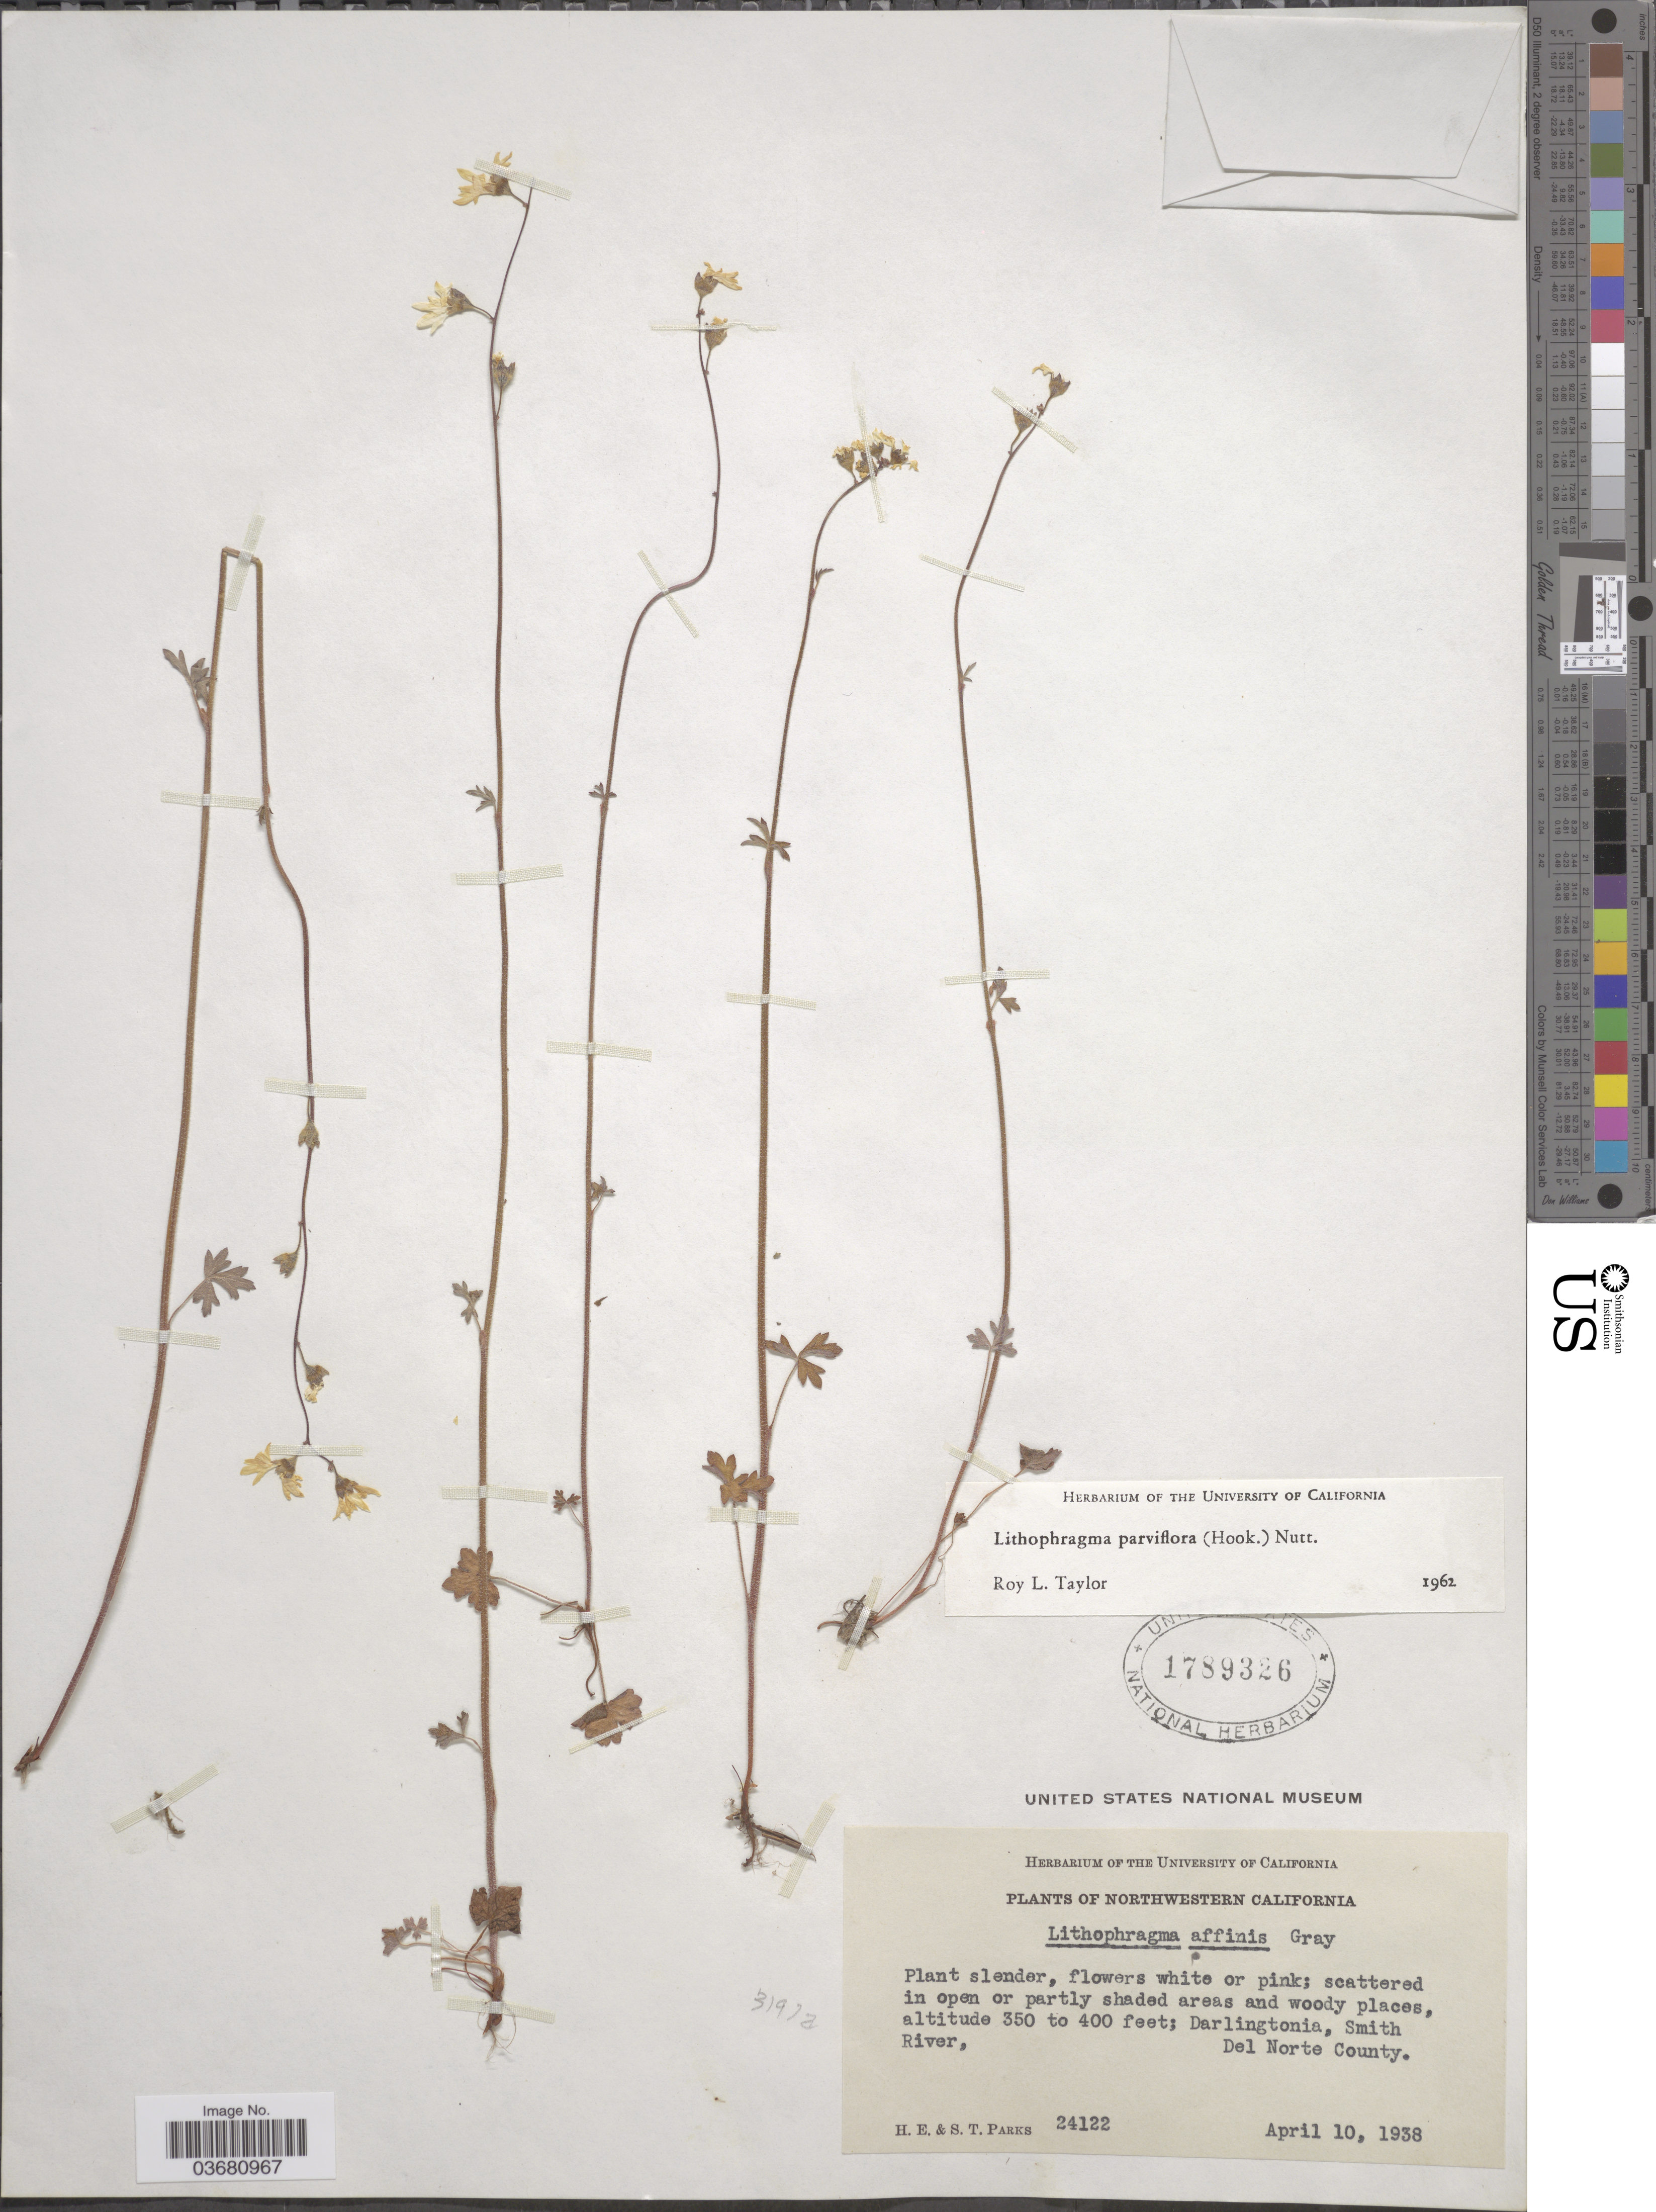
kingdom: Plantae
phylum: Tracheophyta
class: Magnoliopsida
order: Saxifragales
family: Saxifragaceae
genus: Lithophragma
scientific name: Lithophragma parviflorum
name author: (Hook.) Nutt.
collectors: H. E. Parks & S. Parks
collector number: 24122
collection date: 1938-04-10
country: United States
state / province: California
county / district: Del Norte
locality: Northwestern California. Darlingtonia, Smith River. Del Norte County.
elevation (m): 107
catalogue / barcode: US 1789326